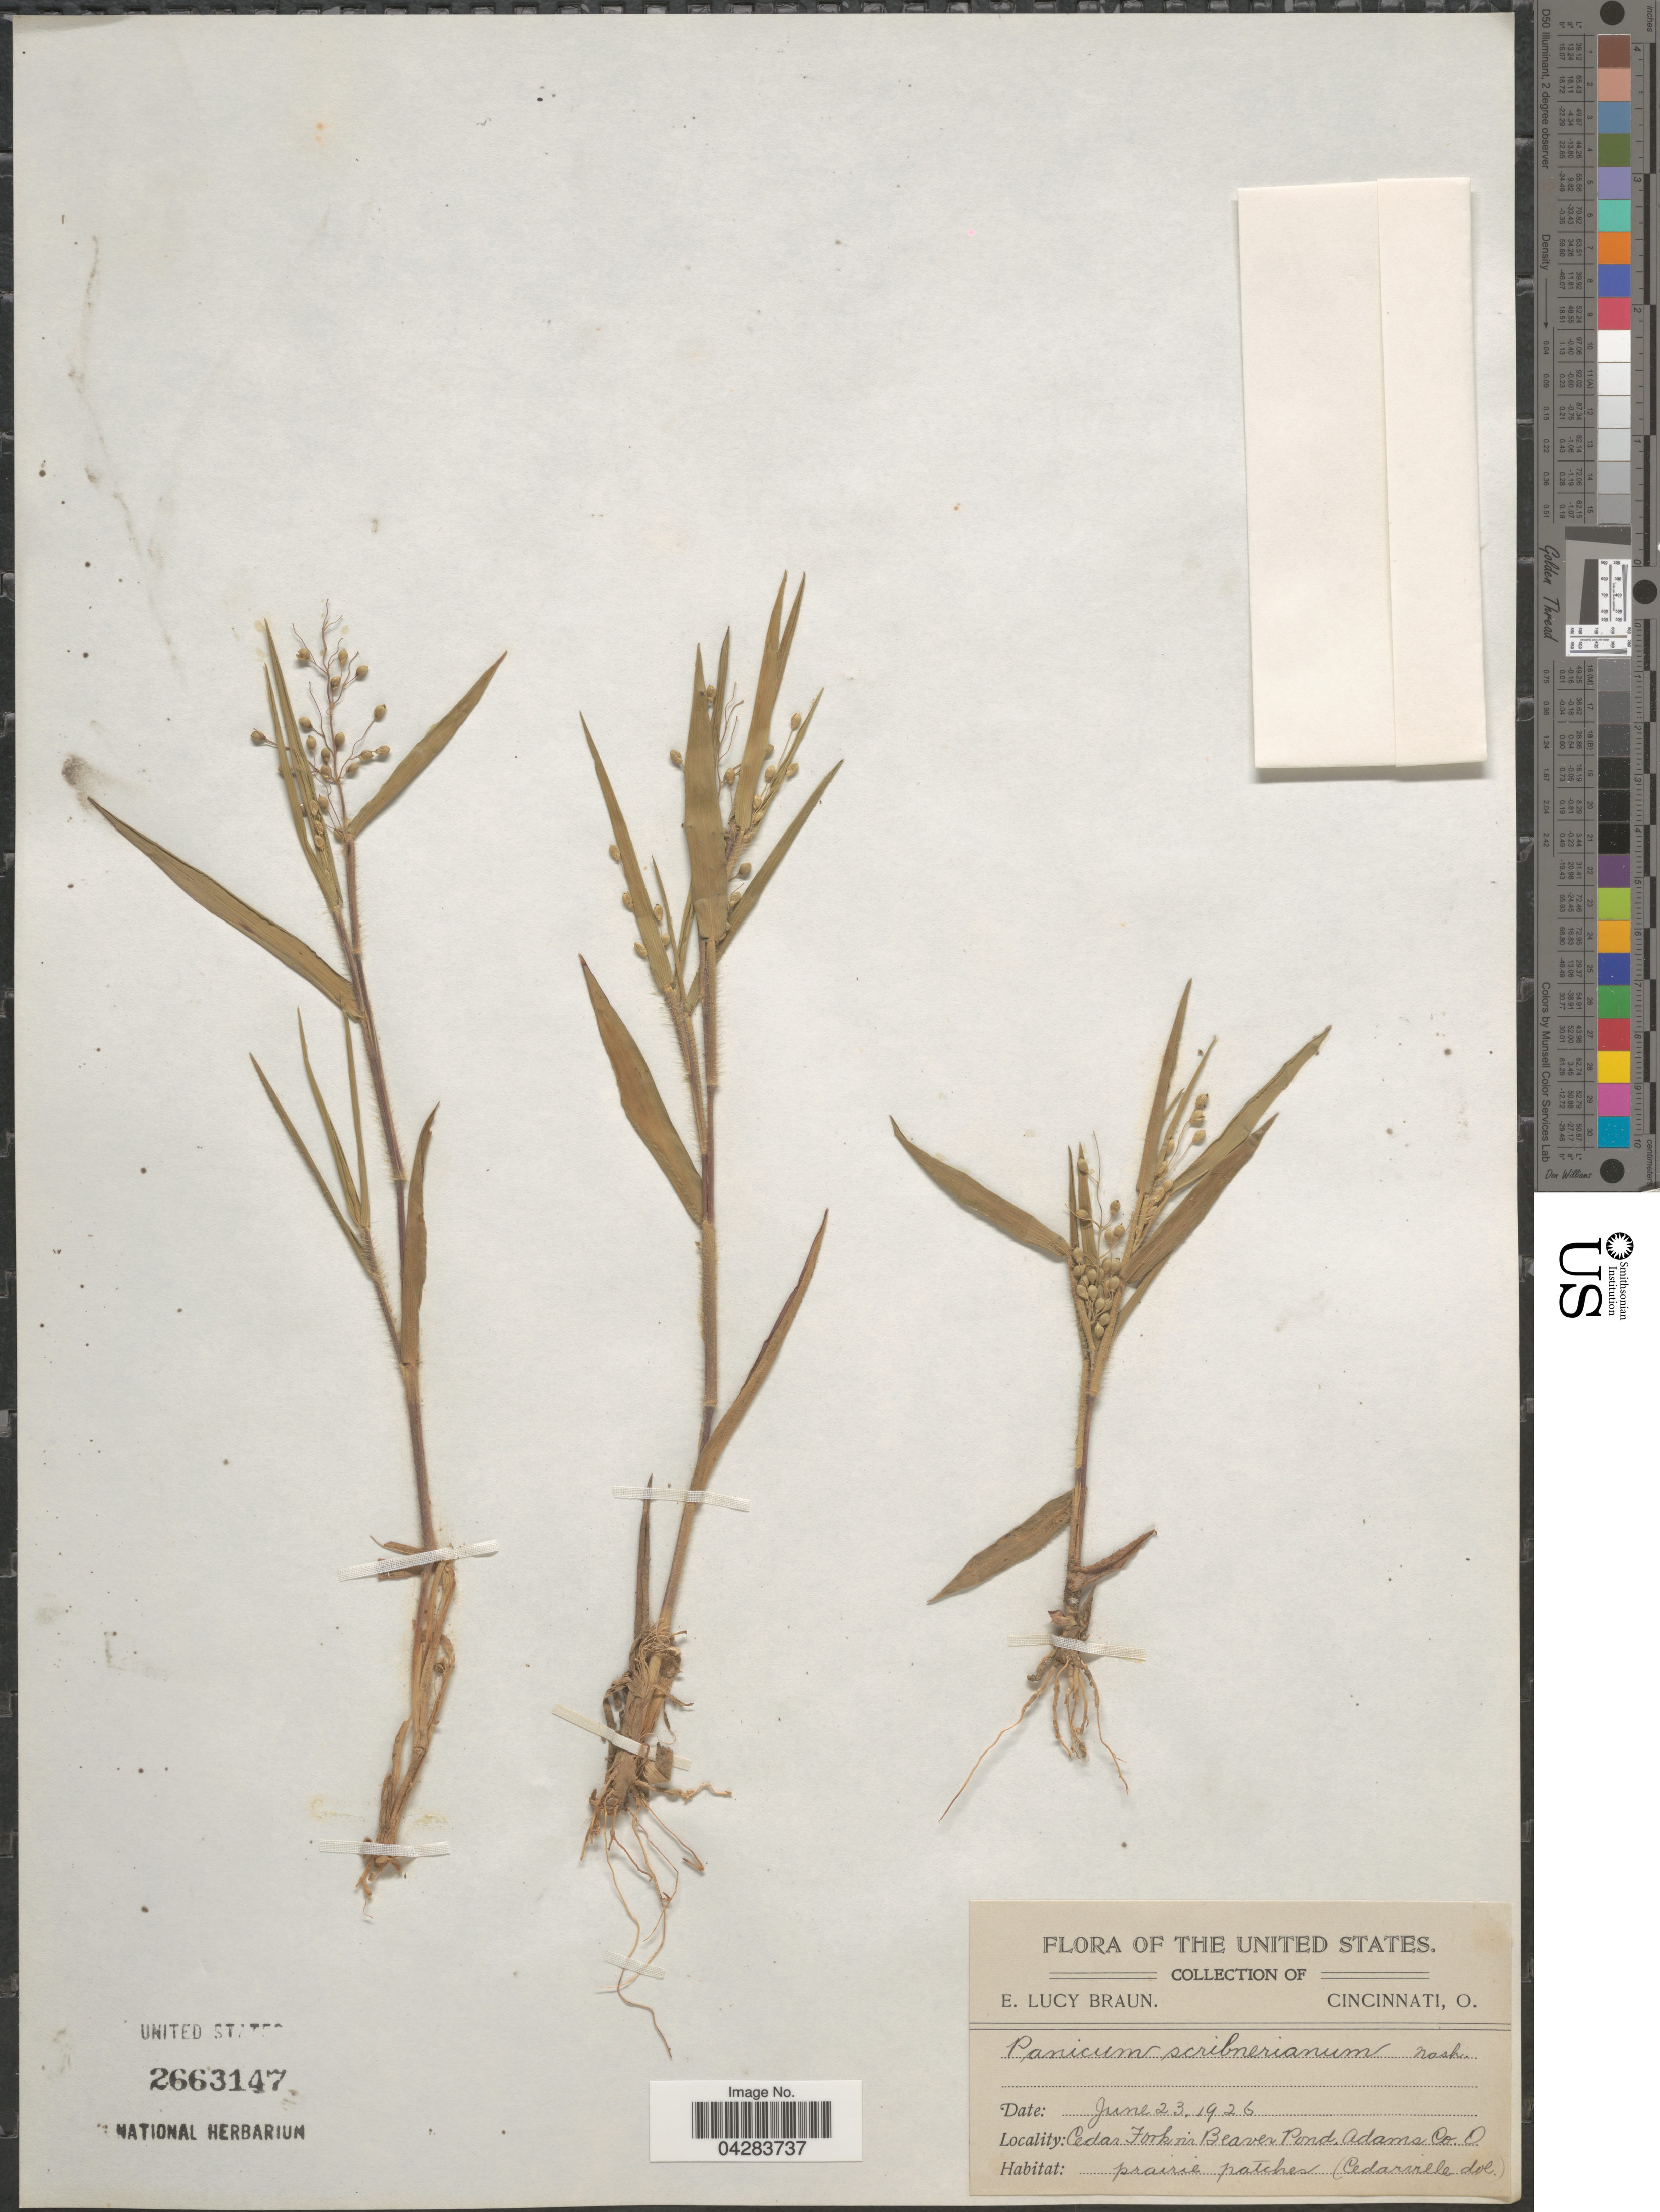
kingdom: Plantae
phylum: Tracheophyta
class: Liliopsida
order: Poales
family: Poaceae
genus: Dichanthelium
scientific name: Dichanthelium oligosanthes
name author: (Schult.) Gould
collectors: E. L. Braun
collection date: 1926-06-23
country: United States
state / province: Ohio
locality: Cedar Fork nr Beaver Pond. Adams Co.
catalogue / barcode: US 2663147